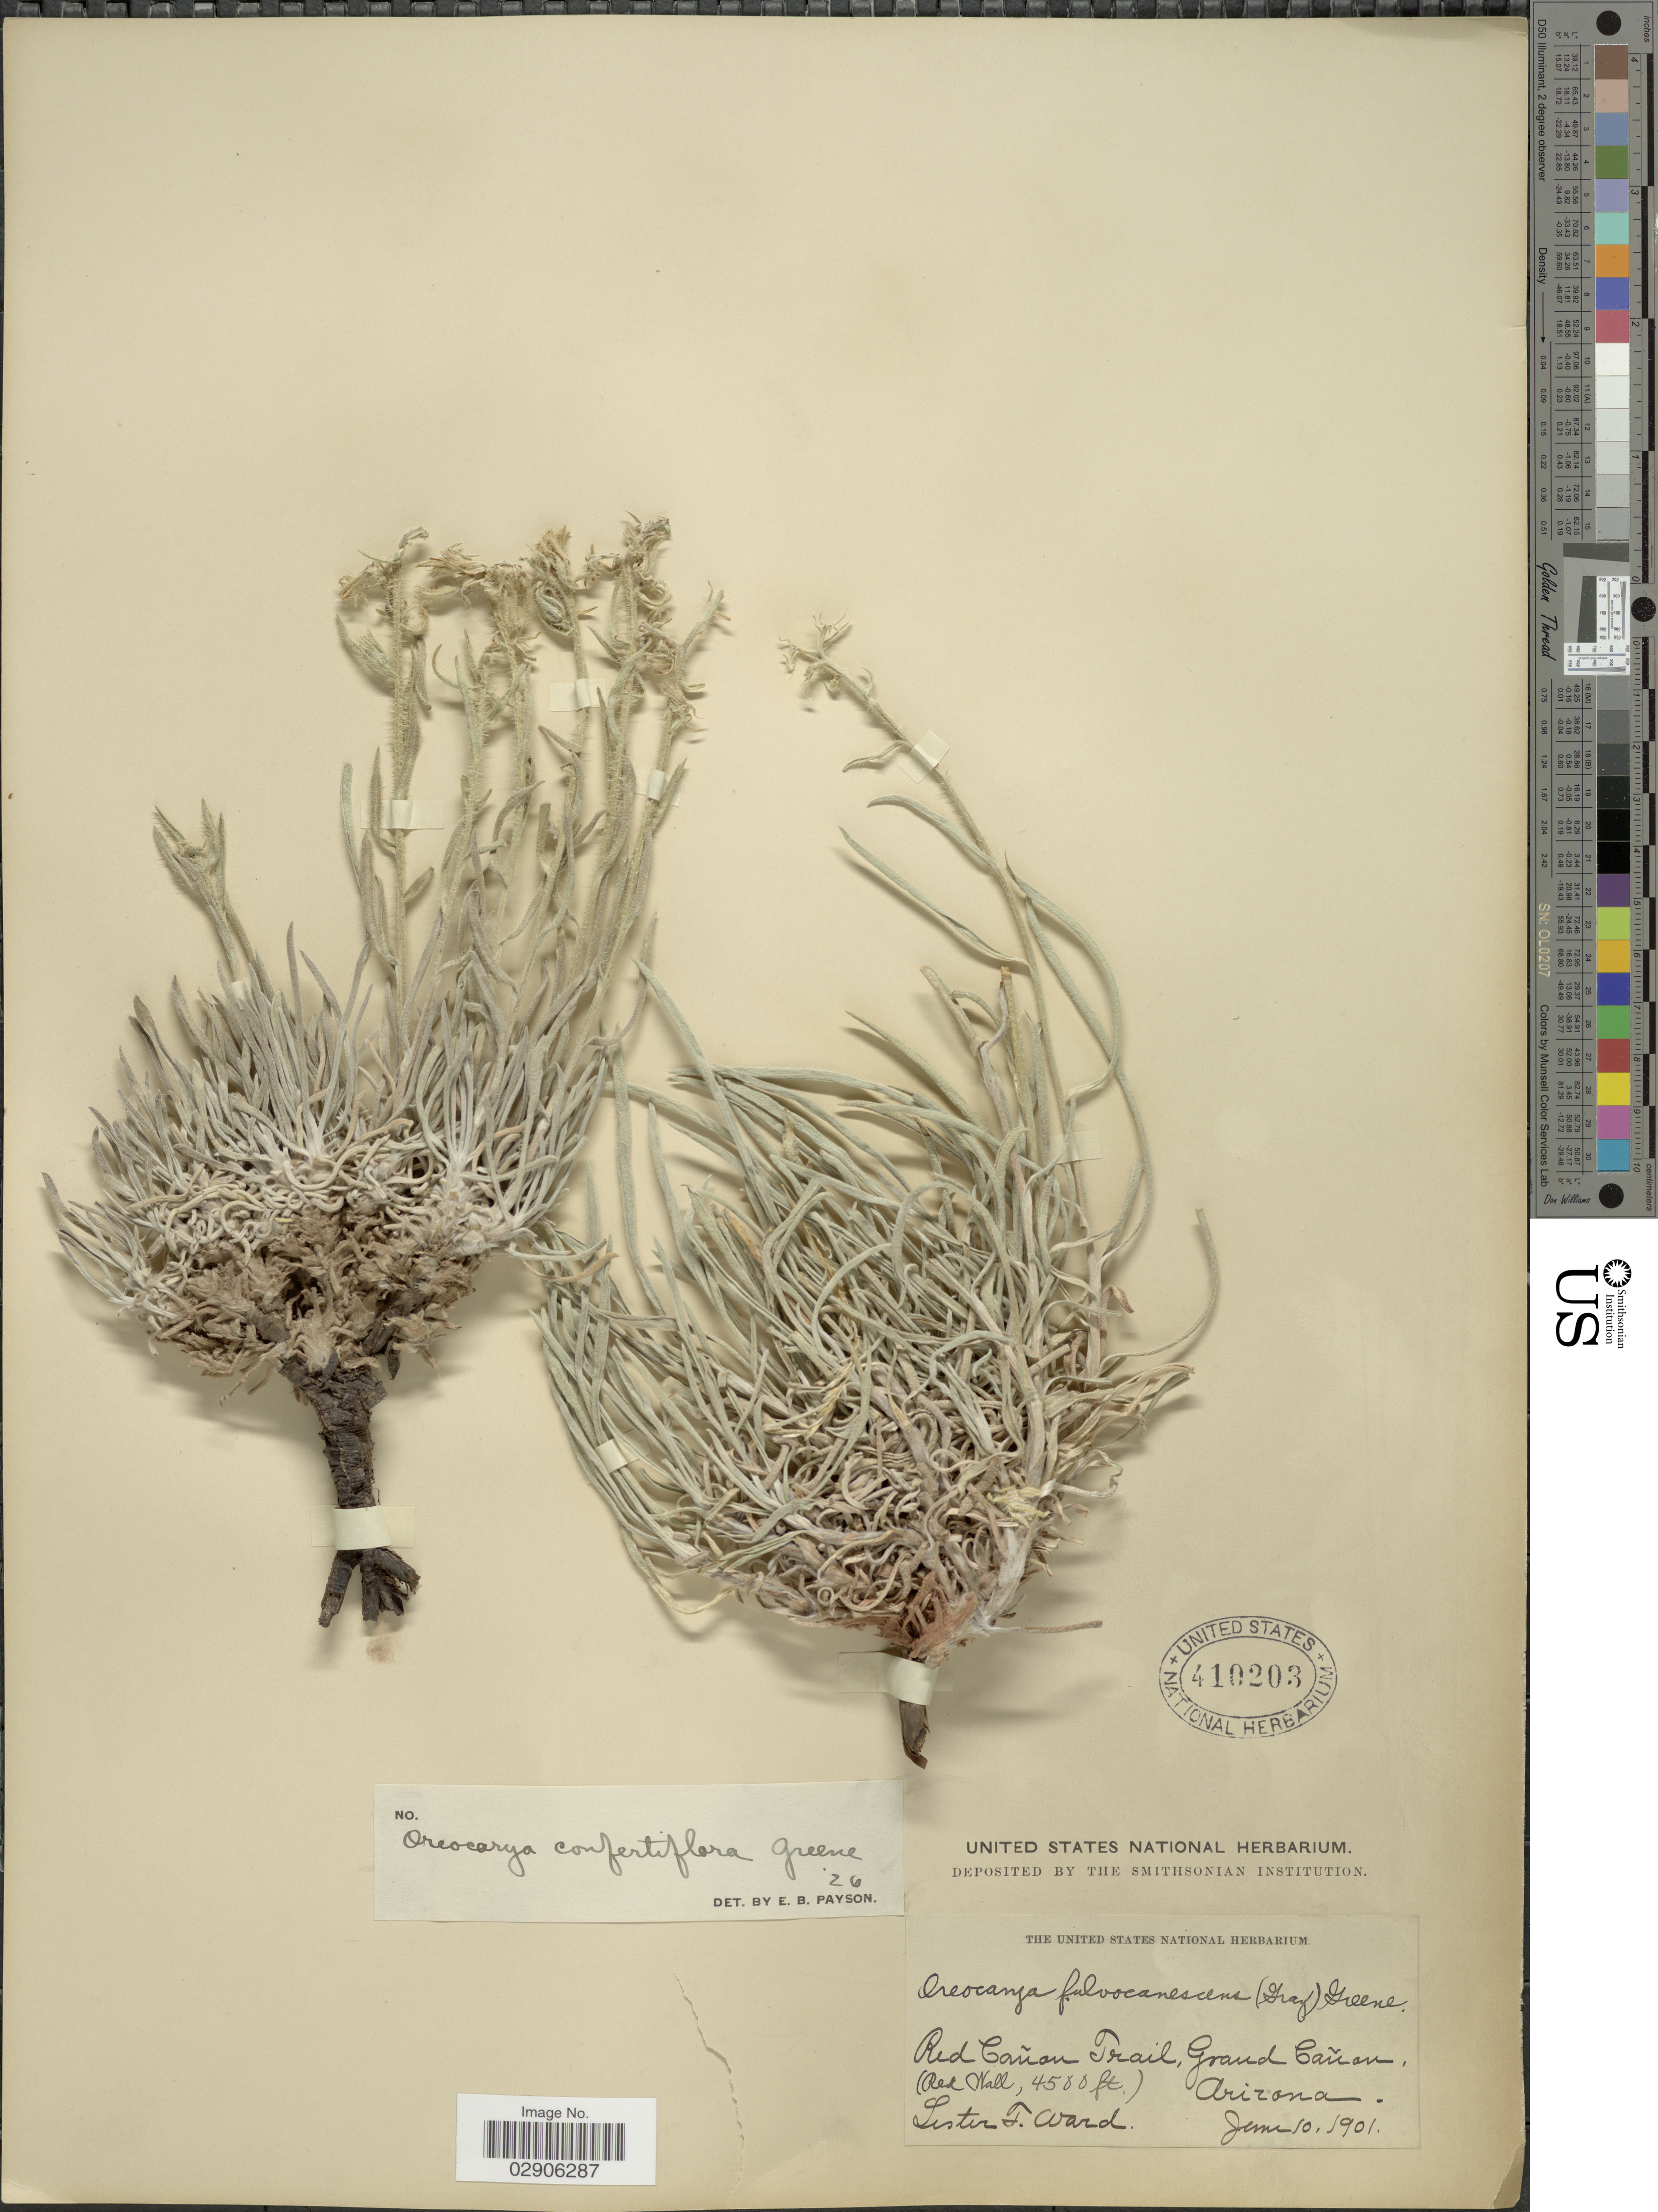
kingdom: Plantae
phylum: Tracheophyta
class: Magnoliopsida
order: Boraginales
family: Boraginaceae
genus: Oreocarya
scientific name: Oreocarya confertiflora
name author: Greene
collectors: L. F. Ward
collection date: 1901-06-10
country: United States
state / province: Arizona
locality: Red Cañon Trail, Grand Cañon (Red Wall).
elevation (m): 1372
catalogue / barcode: US 410203